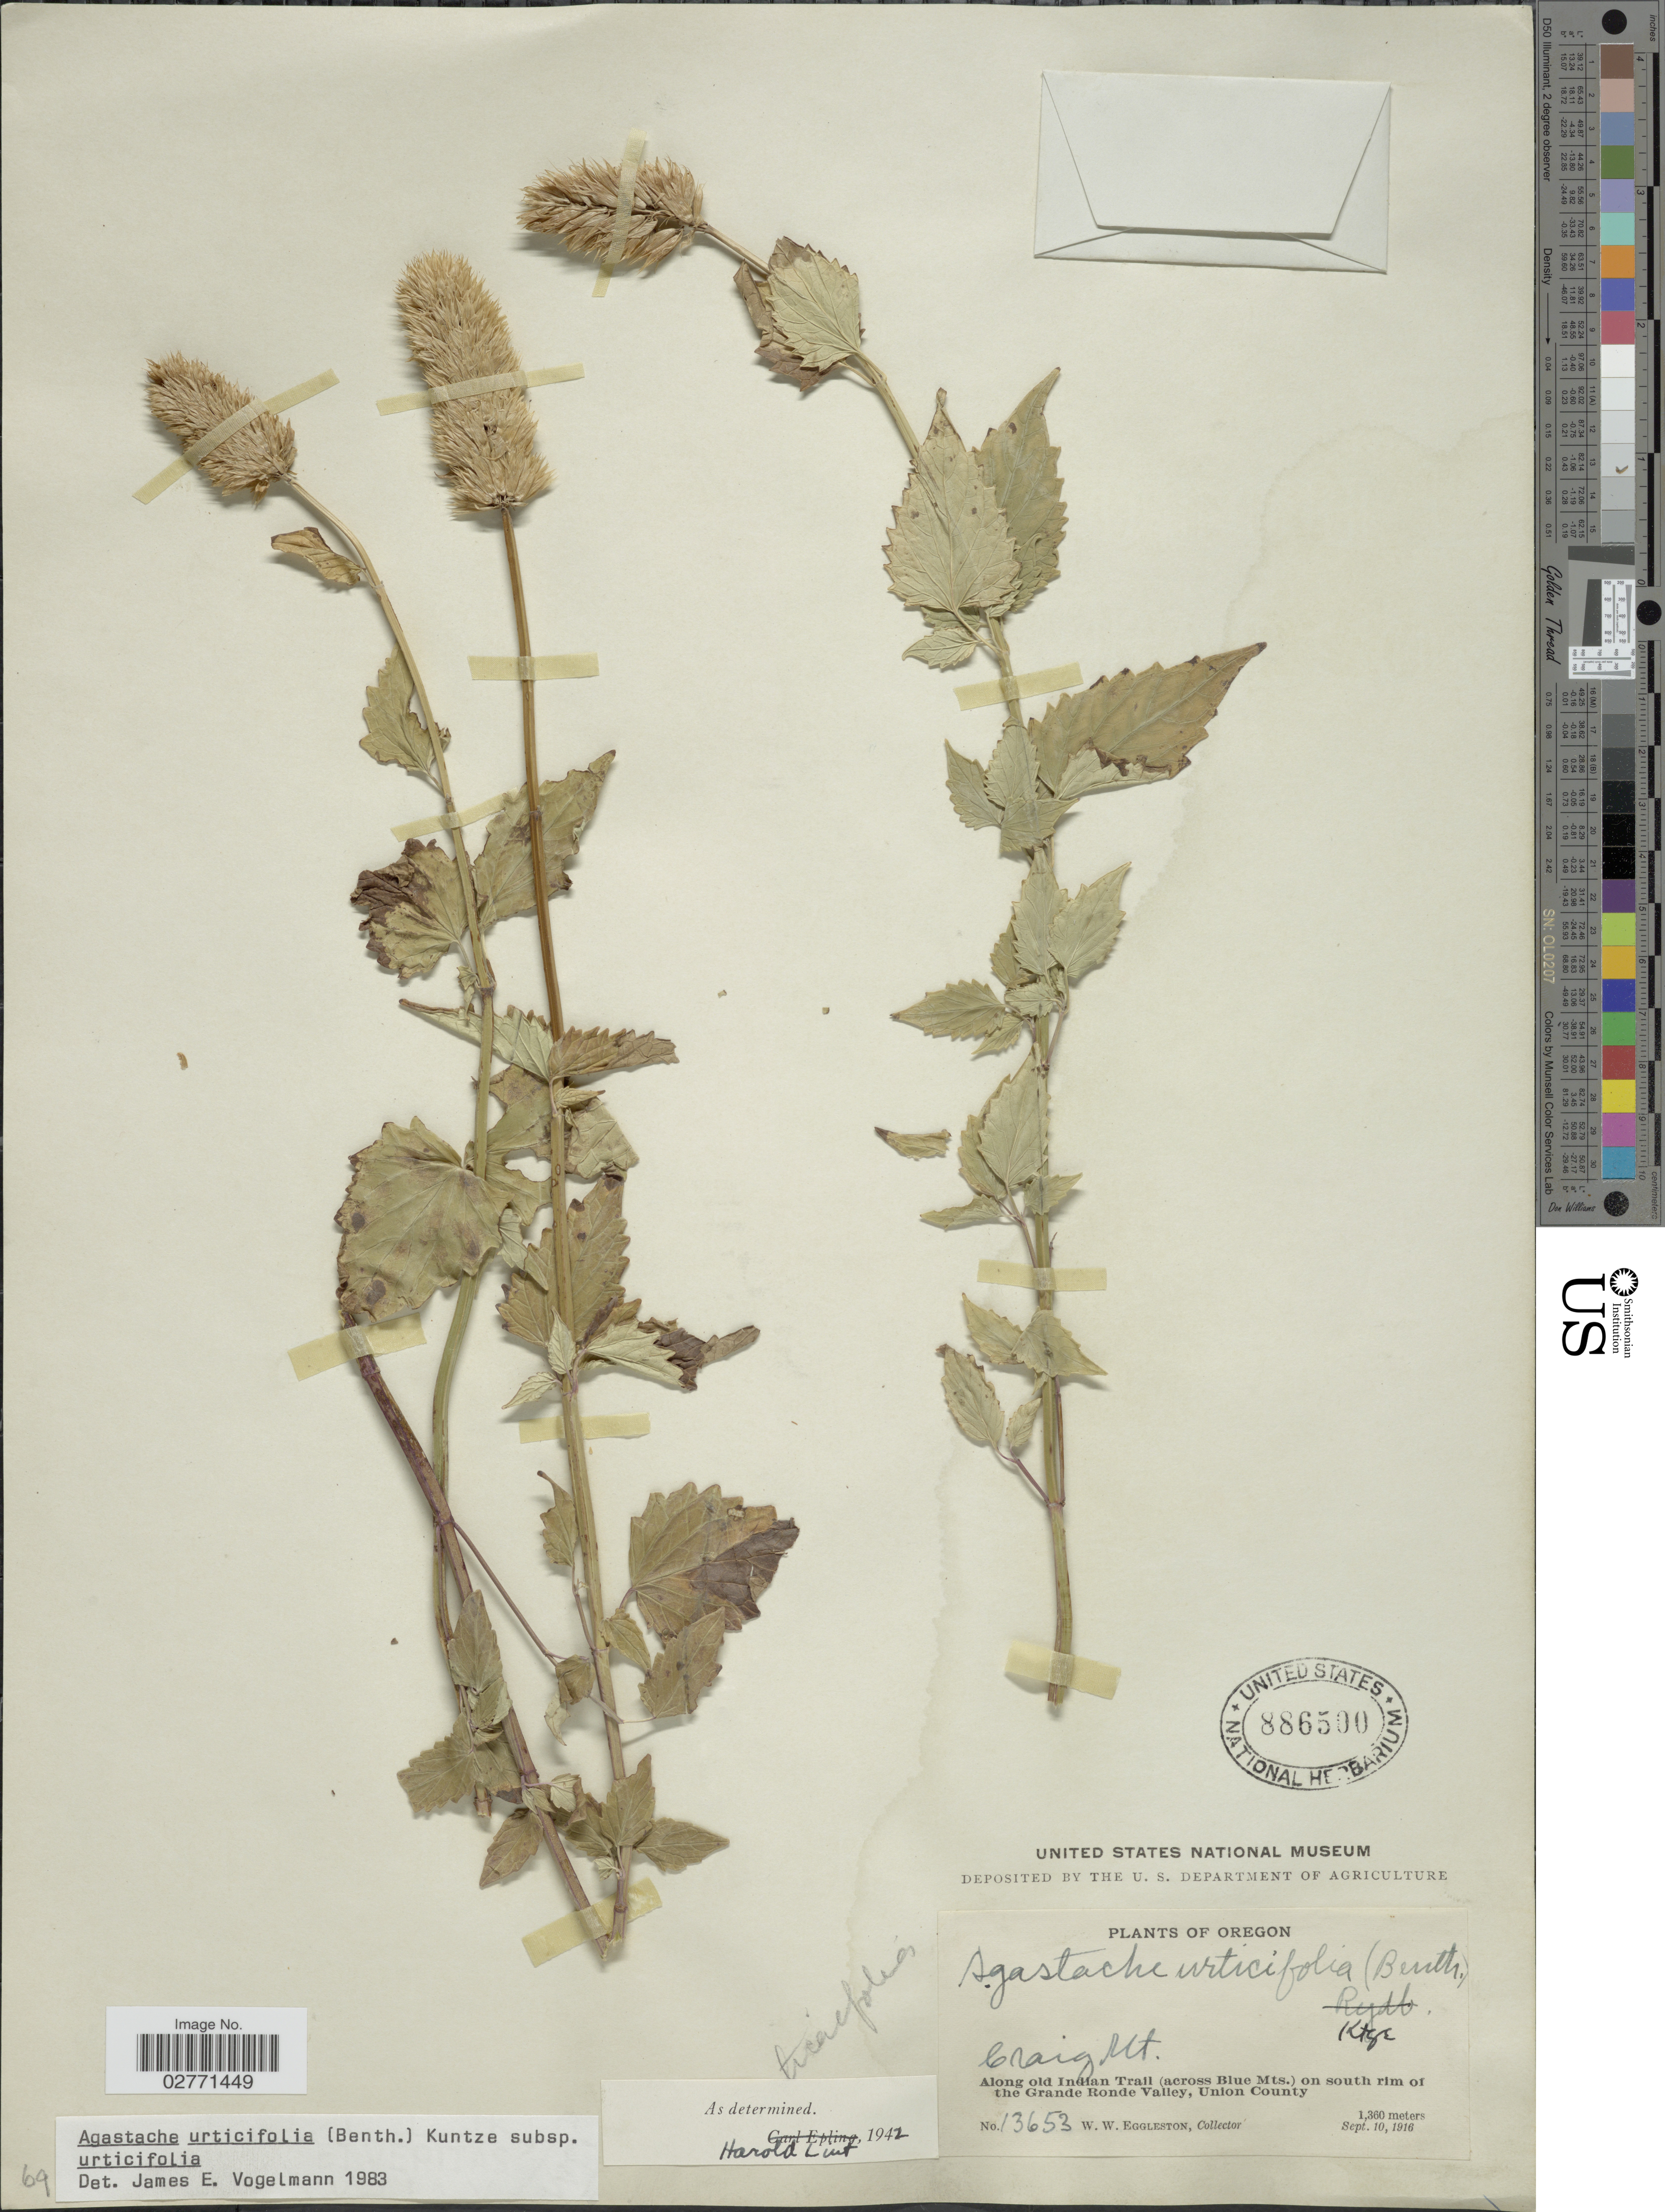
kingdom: Plantae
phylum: Tracheophyta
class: Magnoliopsida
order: Lamiales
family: Lamiaceae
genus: Agastache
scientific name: Agastache urticifolia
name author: (Benth.) Kuntze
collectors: W. W. Eggleston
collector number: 13653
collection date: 1916-09-10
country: United States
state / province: Oregon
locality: Craig Mt. Along old Indian Trail (across Blue Mts.) on south rim of the Grande Ronde Valley, Union County.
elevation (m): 1360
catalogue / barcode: US 886500